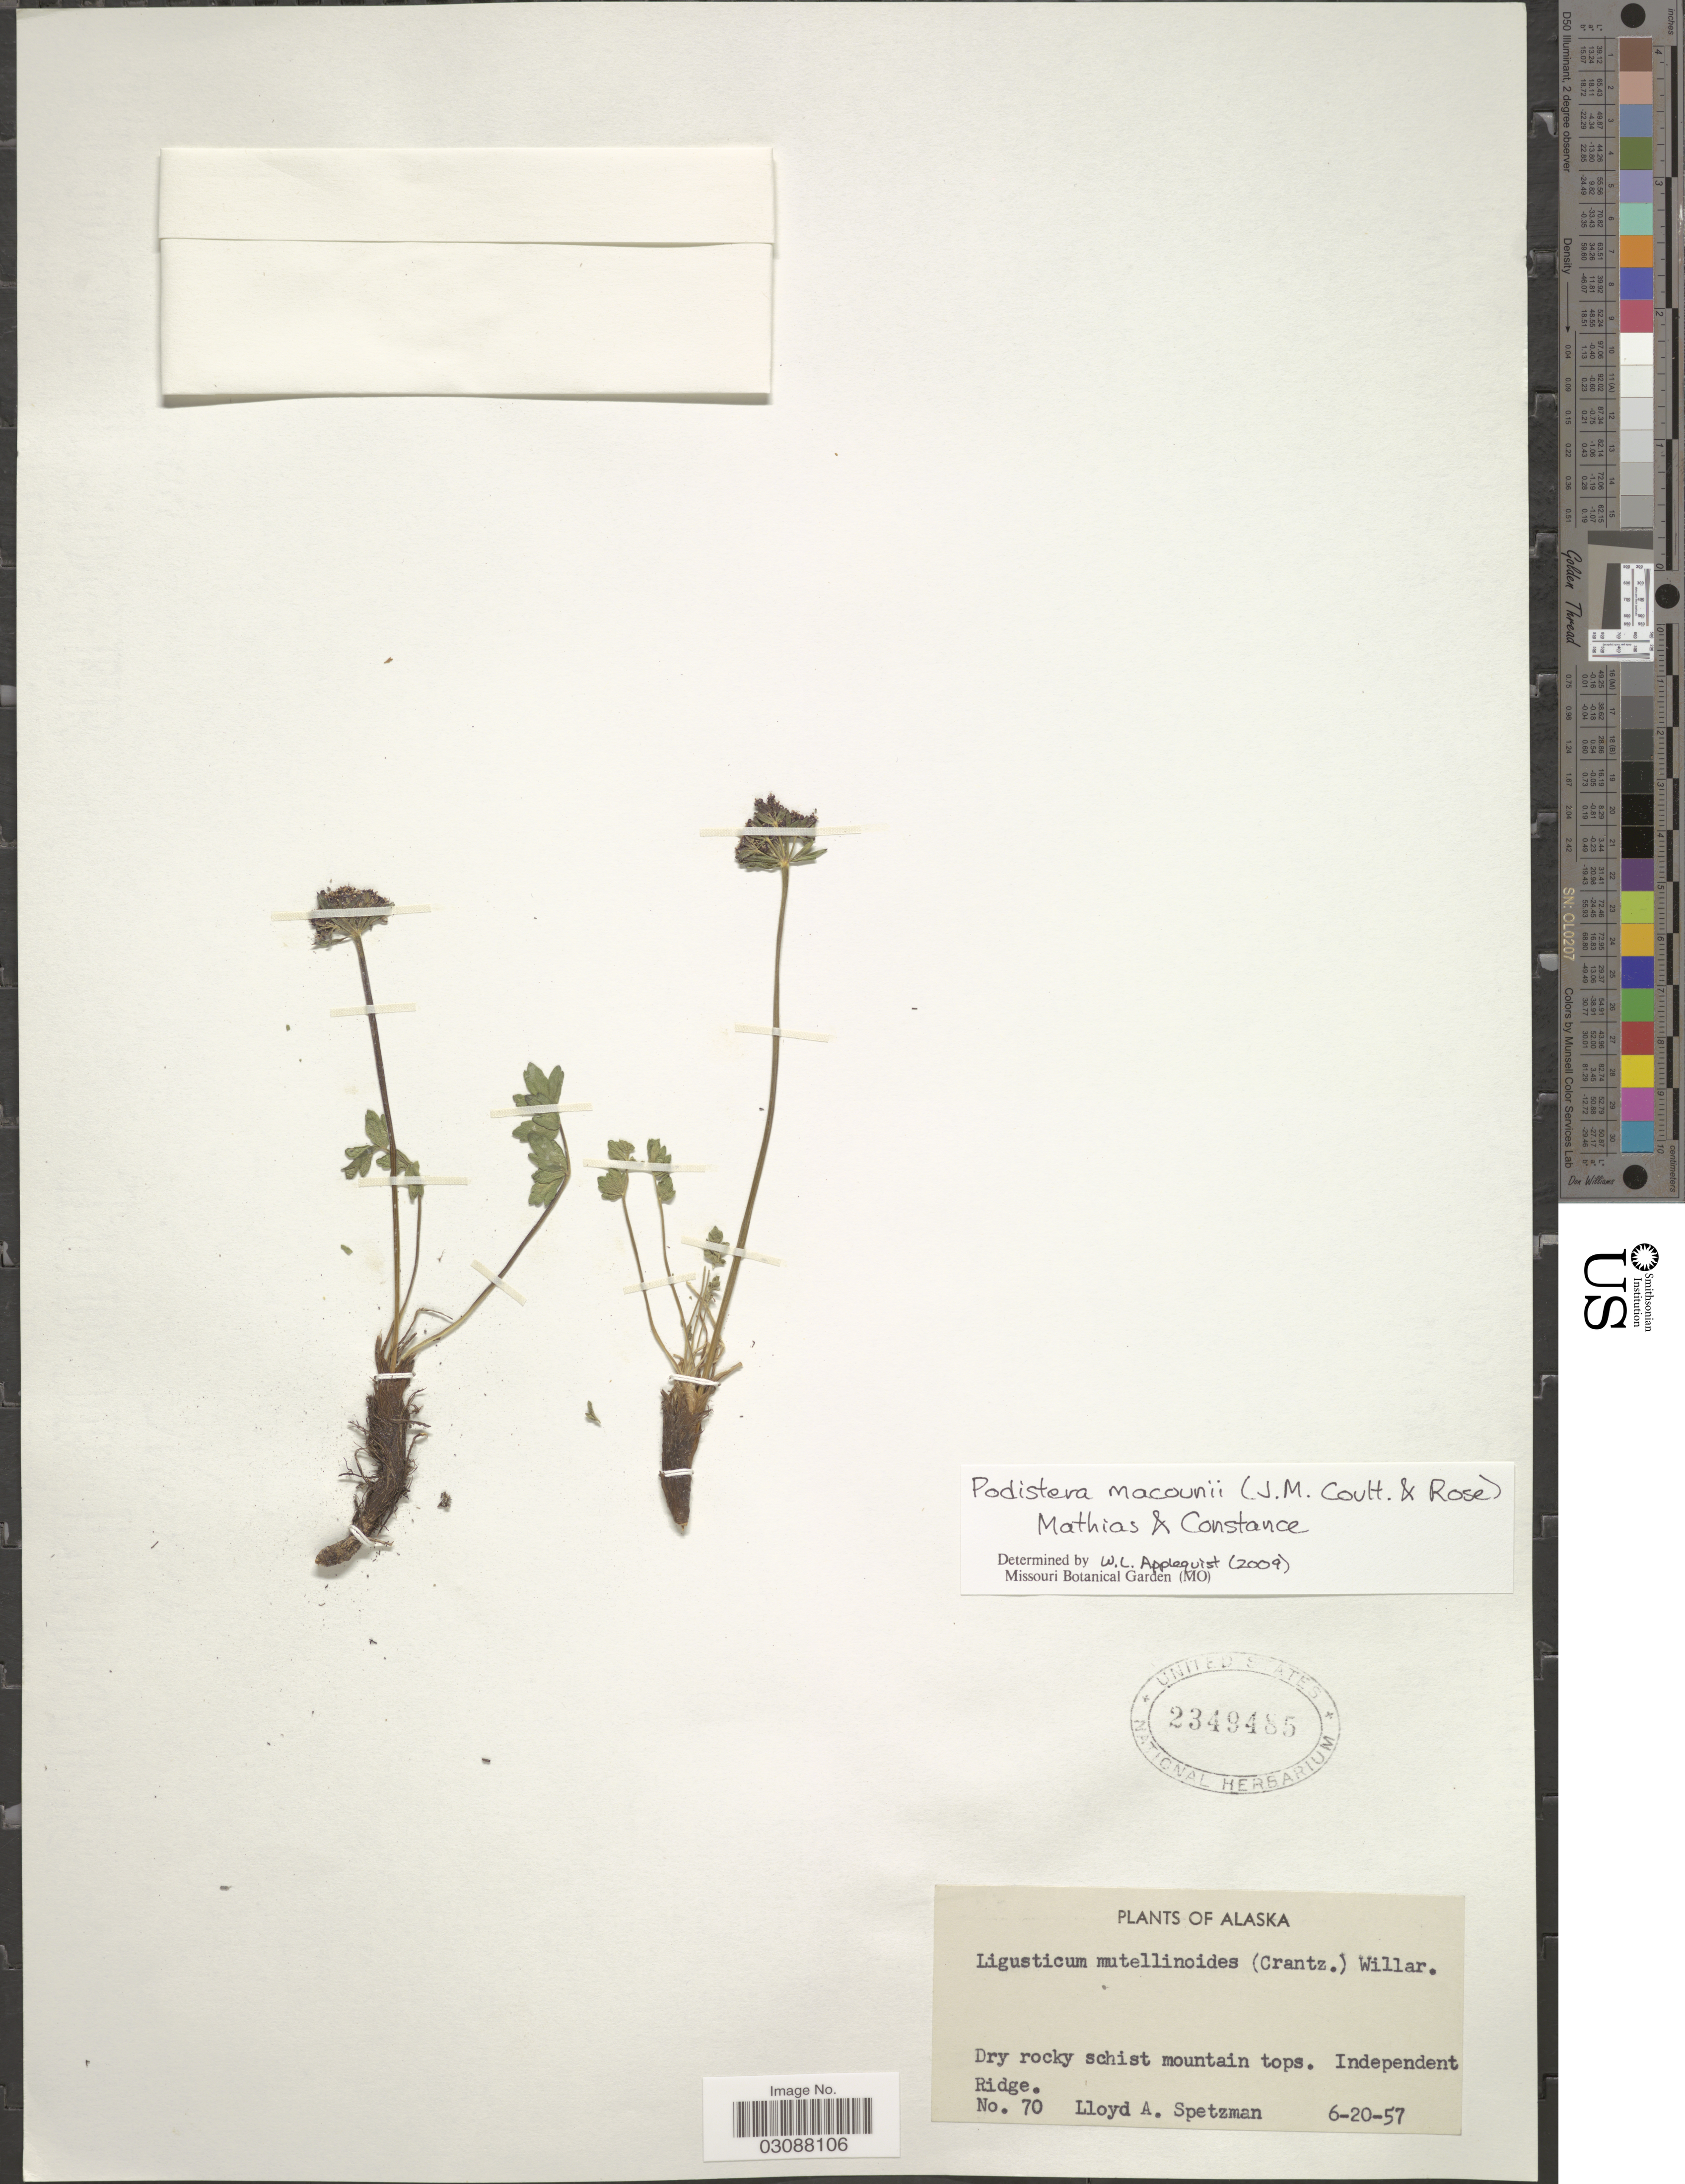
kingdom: Plantae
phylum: Tracheophyta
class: Magnoliopsida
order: Apiales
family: Apiaceae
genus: Podistera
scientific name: Podistera macounii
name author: (J.M. Coult. & Rose) Mathias & Constance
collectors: L. Spetzman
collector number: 70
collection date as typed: Transcribed d/m/y: 20/6/57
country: United States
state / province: Alaska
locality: Dry rocky schist mountain tops. Independent Ridge.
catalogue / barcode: US 2349485